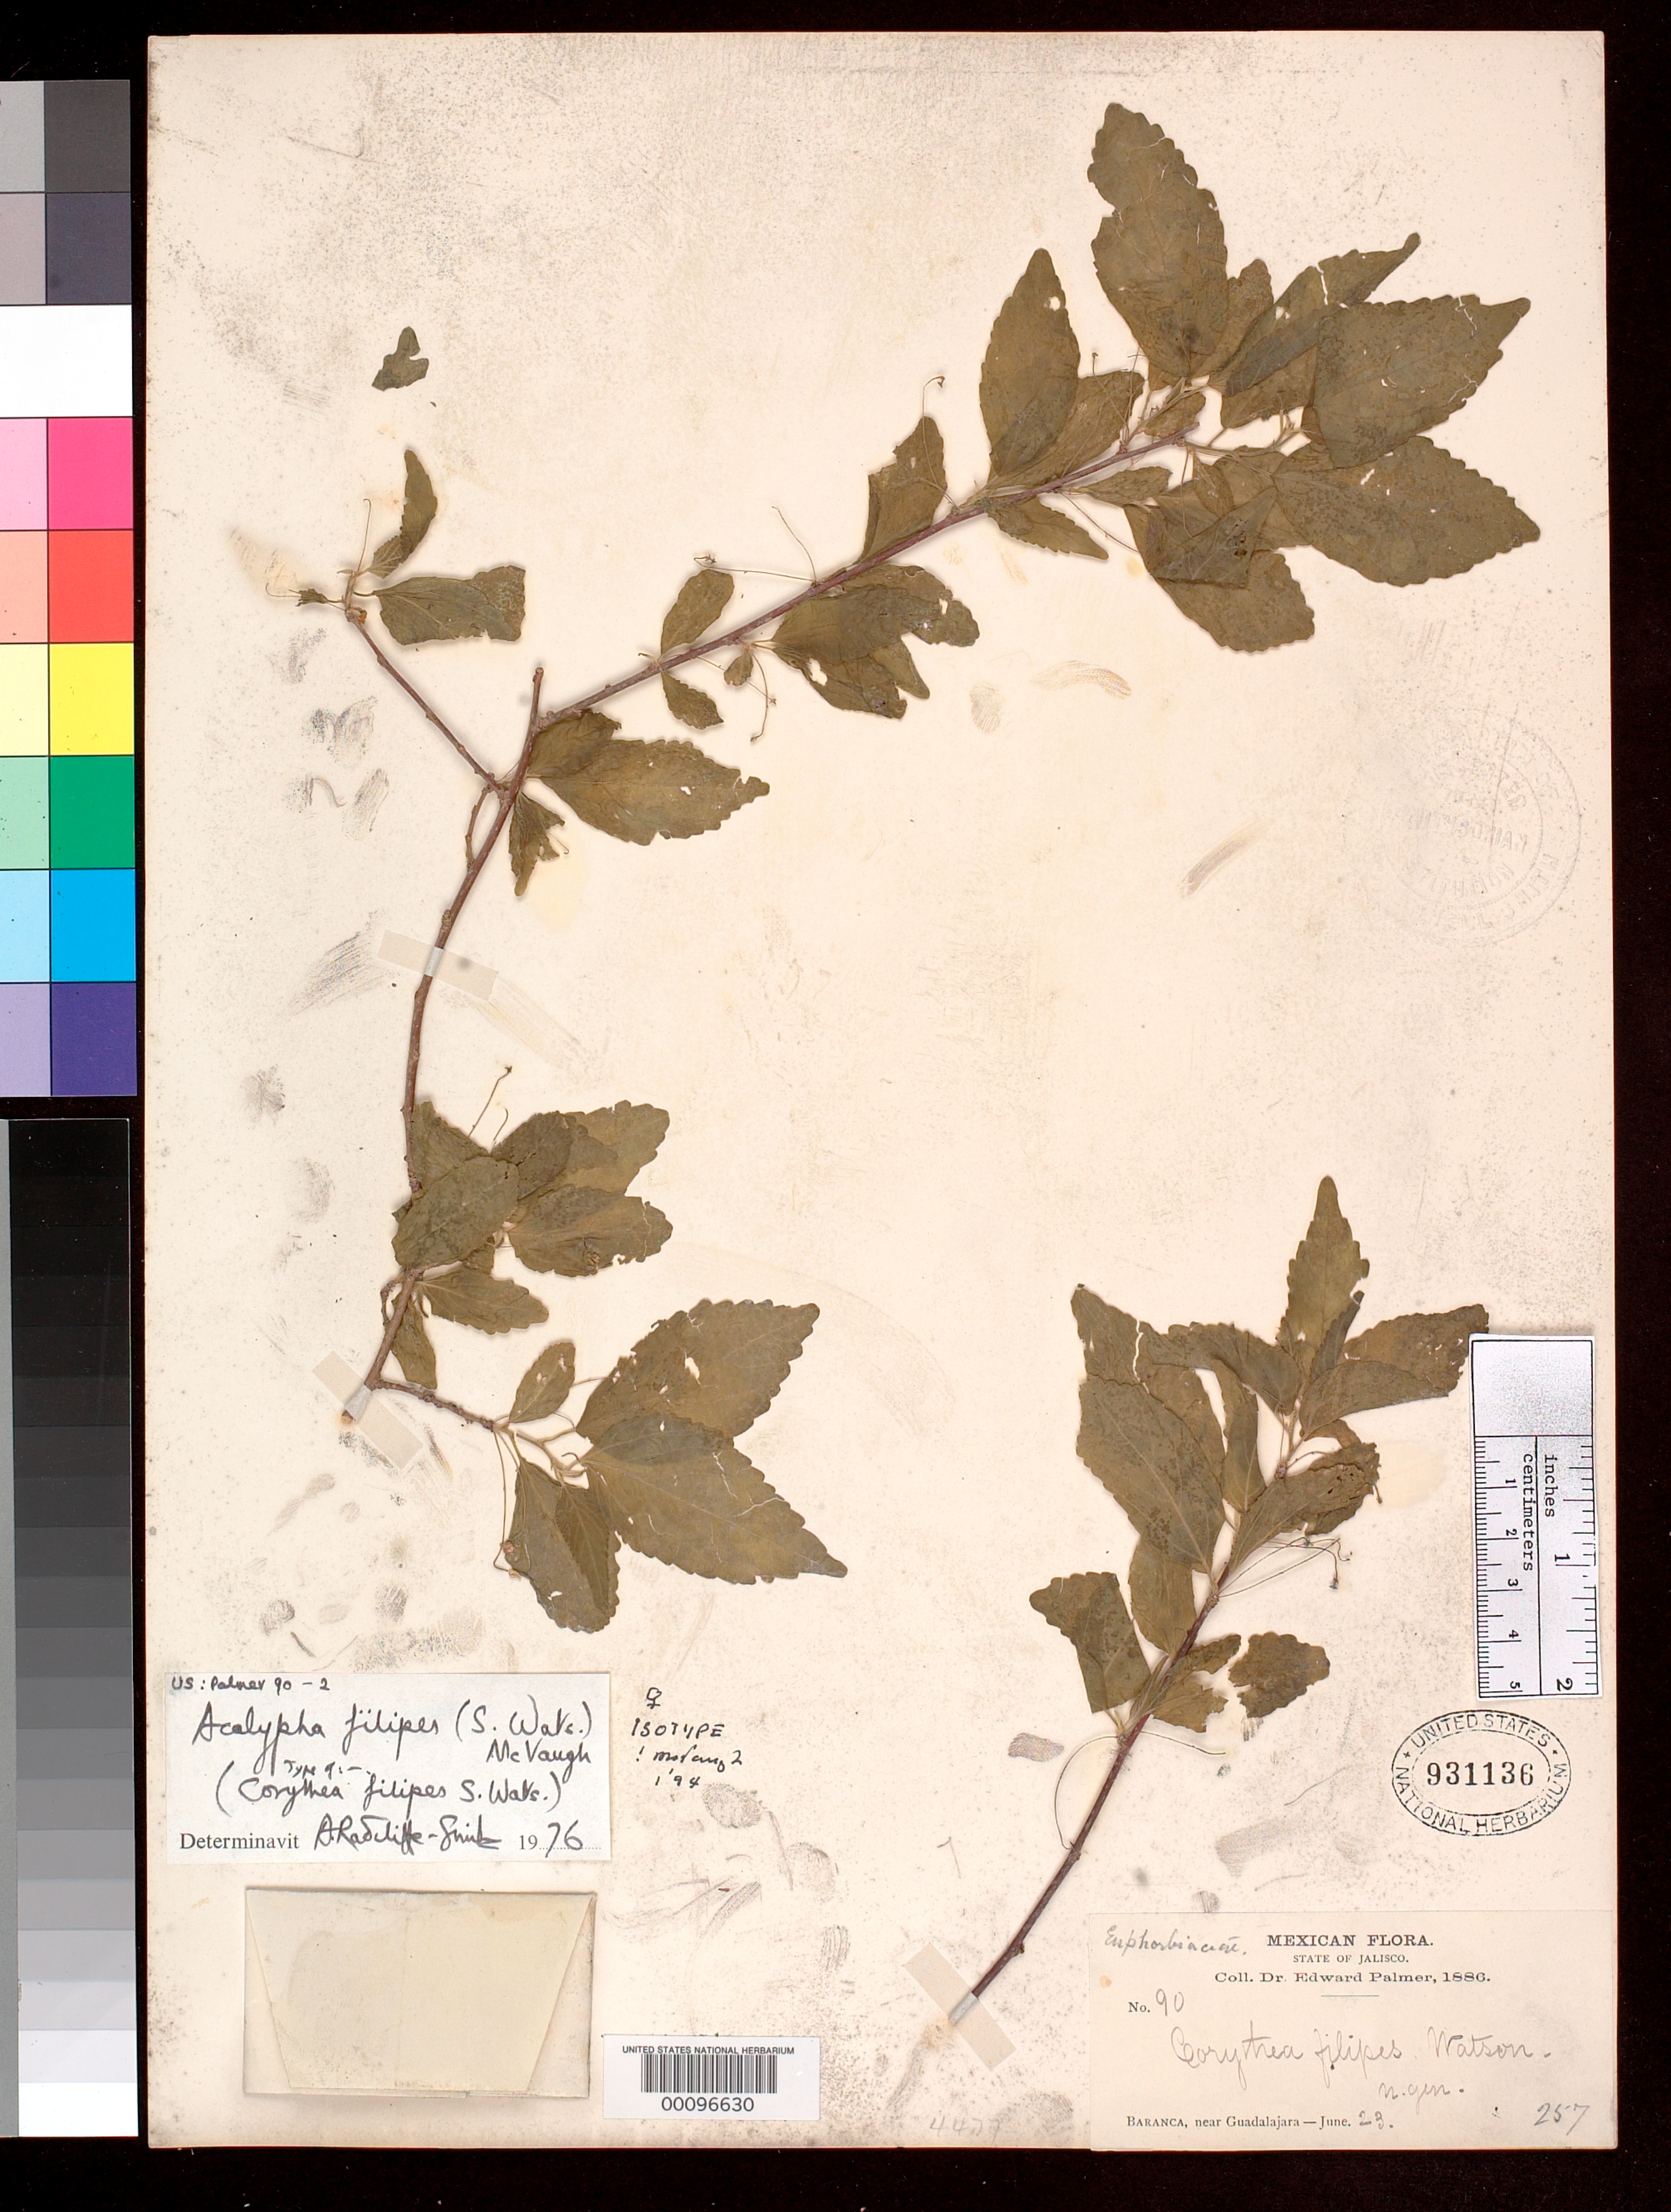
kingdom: Plantae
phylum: Tracheophyta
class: Magnoliopsida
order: Malpighiales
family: Euphorbiaceae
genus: Corythea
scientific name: Corythea filipes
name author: S. Watson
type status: Type Collection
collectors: E. Palmer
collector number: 90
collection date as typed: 23 Jun 1886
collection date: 1886-06-23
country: Mexico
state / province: Jalisco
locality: Barranca, near Guadalajara.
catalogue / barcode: US 931136